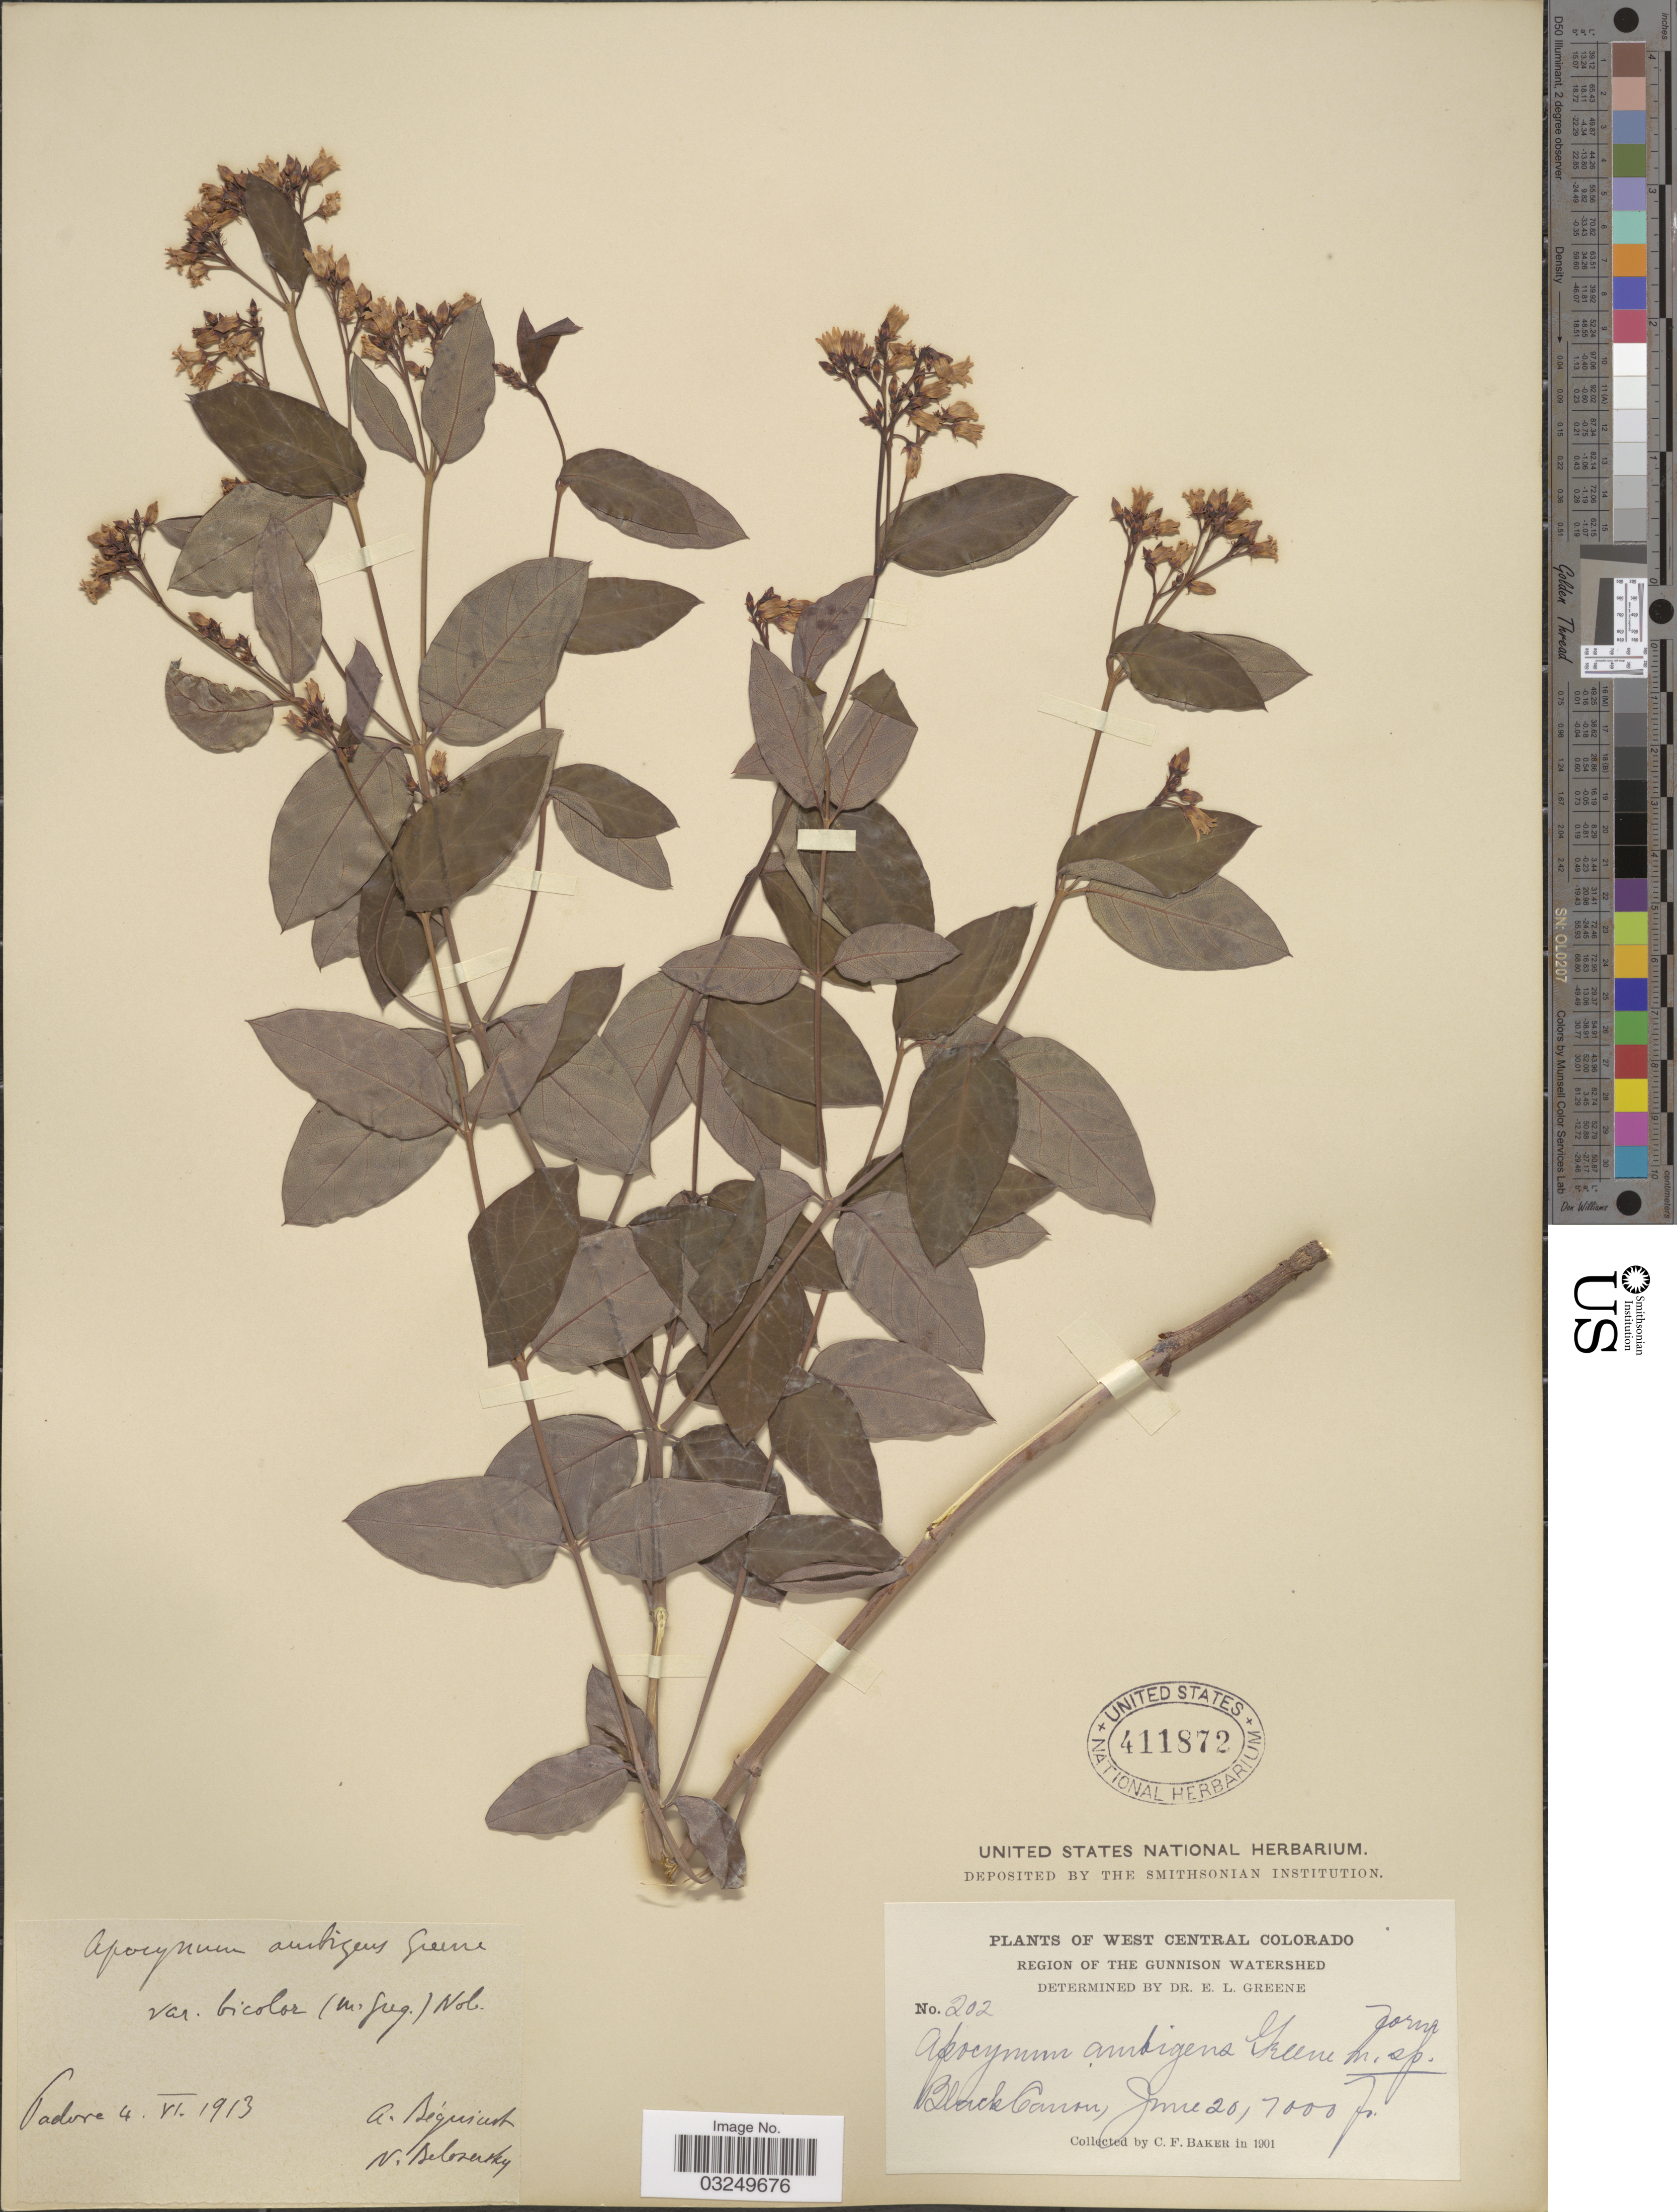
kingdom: Plantae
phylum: Tracheophyta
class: Magnoliopsida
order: Gentianales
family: Apocynaceae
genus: Apocynum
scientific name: Apocynum bicolor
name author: E.A. McGregor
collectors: C. F. Baker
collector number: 202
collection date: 1901-06-20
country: United States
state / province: Colorado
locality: West Central Colorado. Region of the Gunnison Watershed. Black Canon.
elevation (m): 2134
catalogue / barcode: US 411872